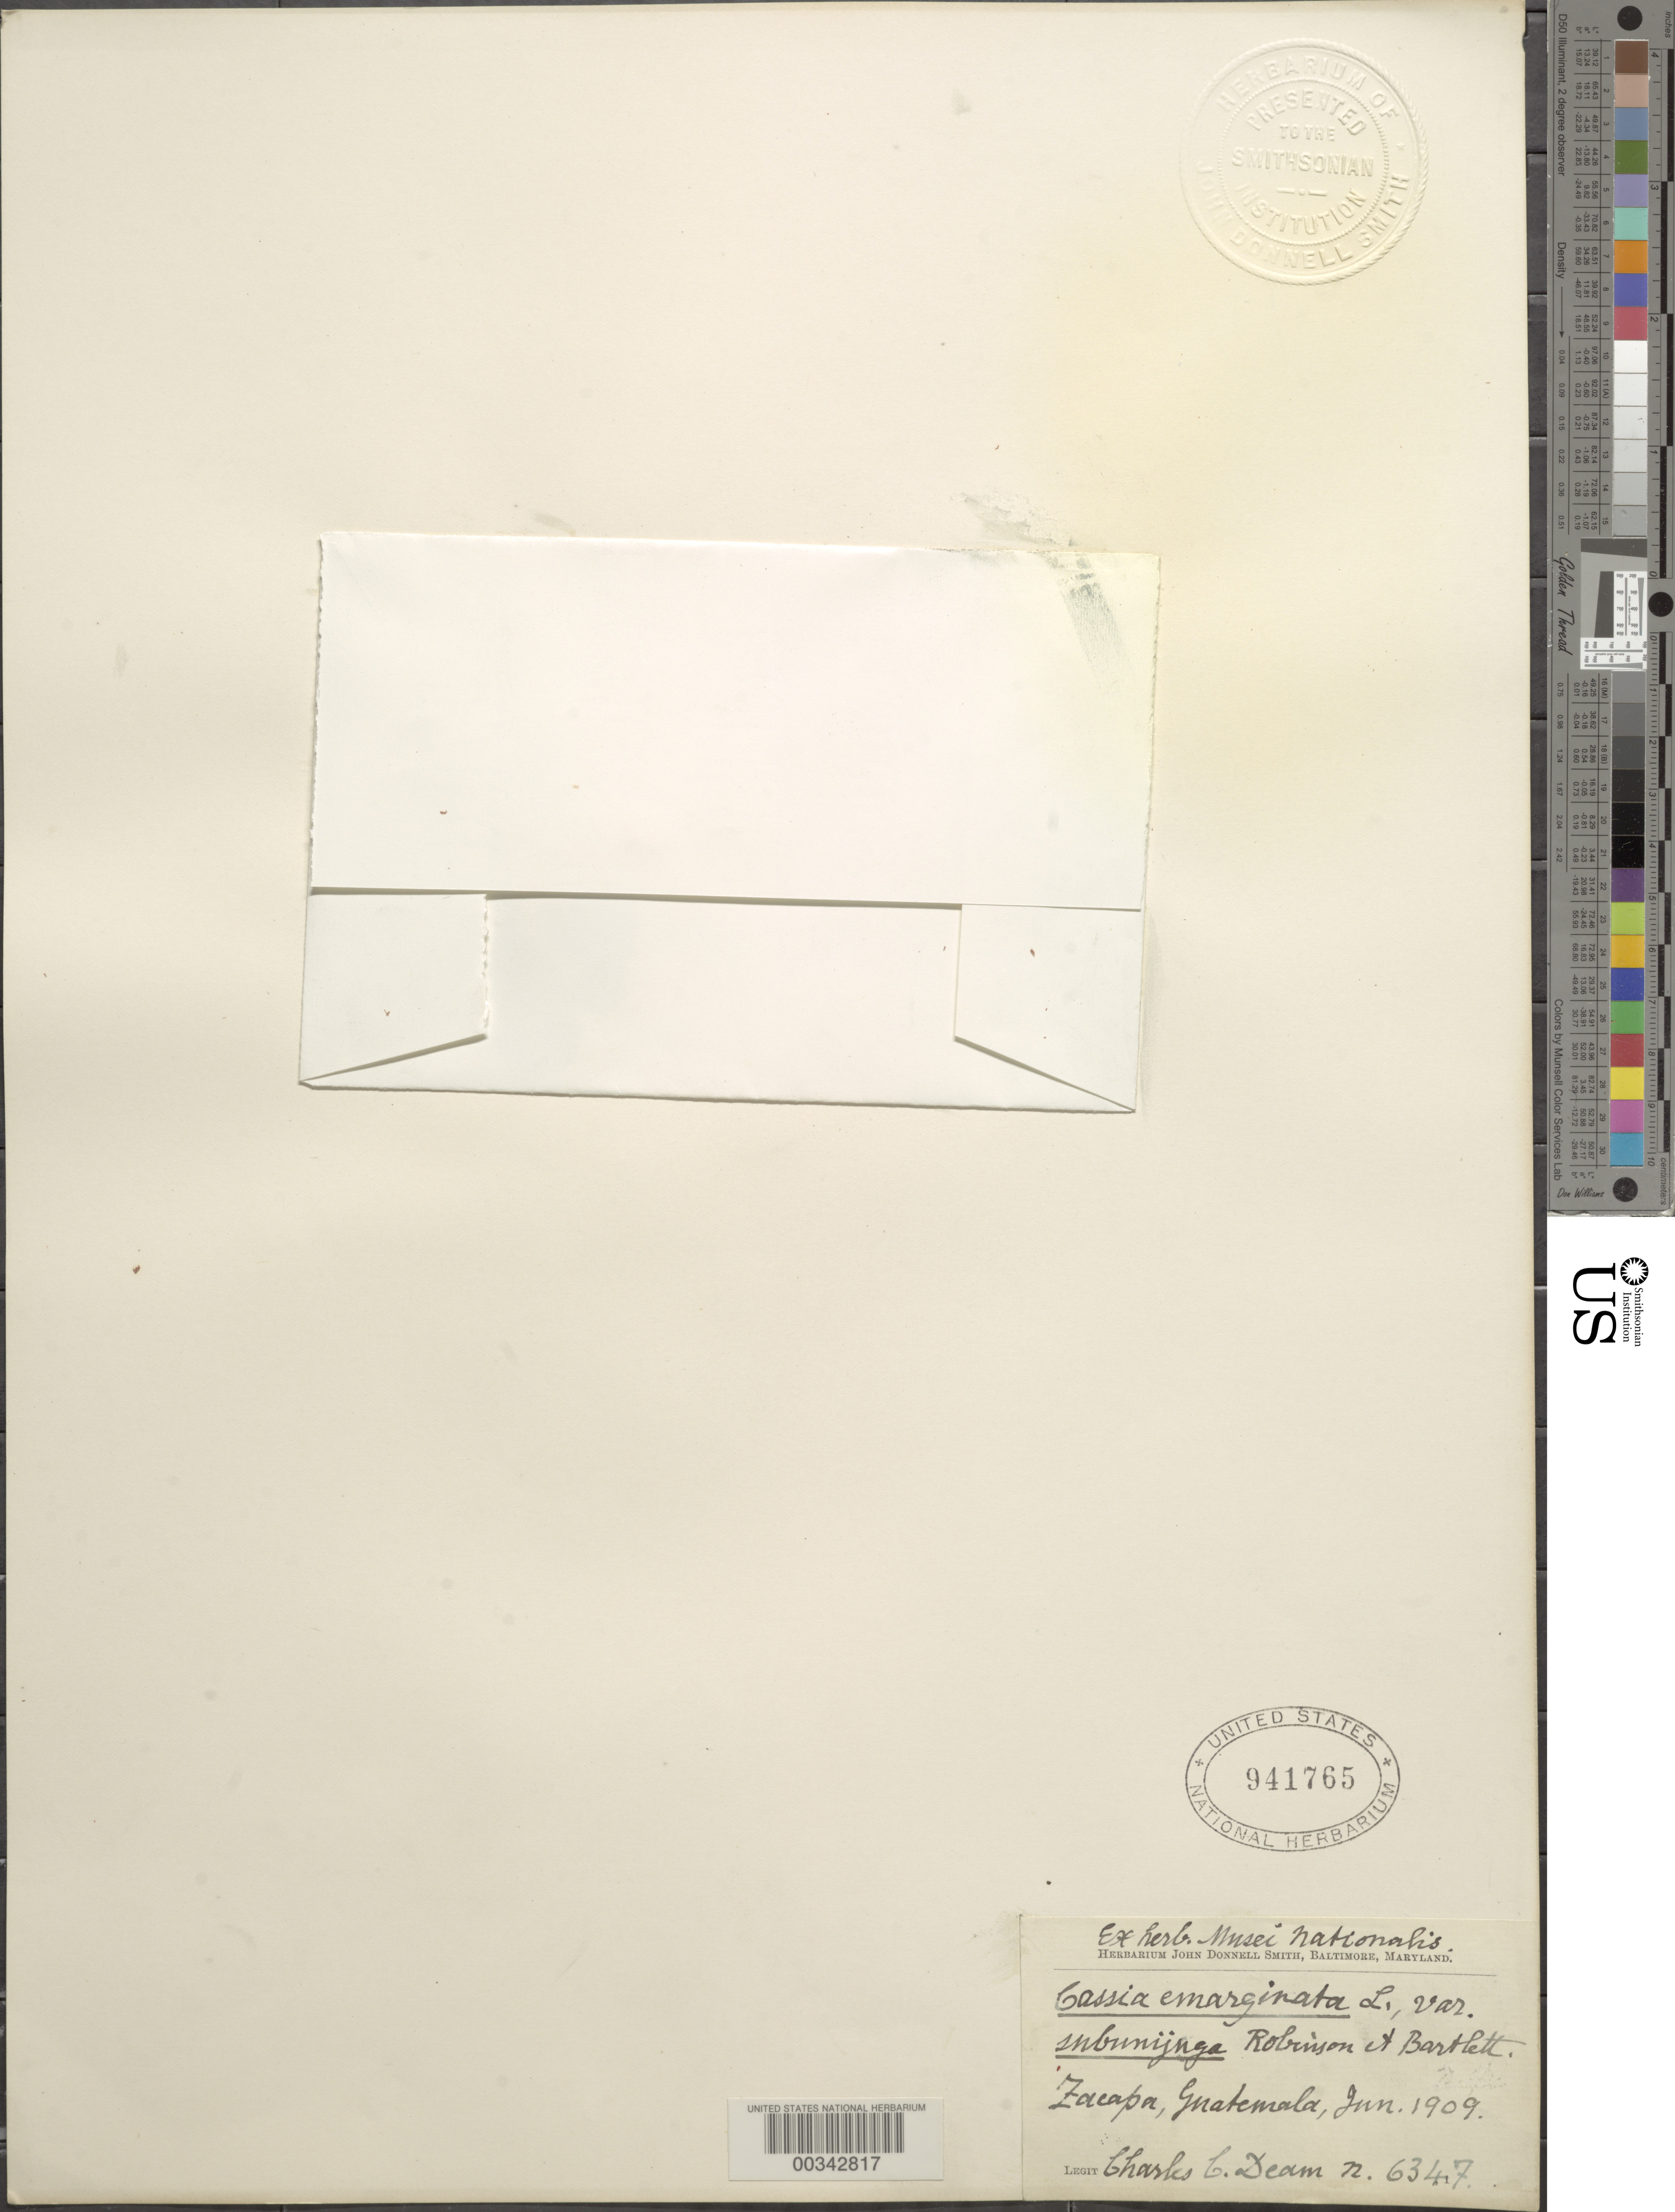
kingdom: Plantae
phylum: Tracheophyta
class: Magnoliopsida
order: Fabales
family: Fabaceae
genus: Senna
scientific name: Senna emarginata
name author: L.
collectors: C. C. Deam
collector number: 6347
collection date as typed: Jun 1909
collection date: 1909-06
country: Guatemala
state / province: Zacapa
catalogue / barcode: US 941765